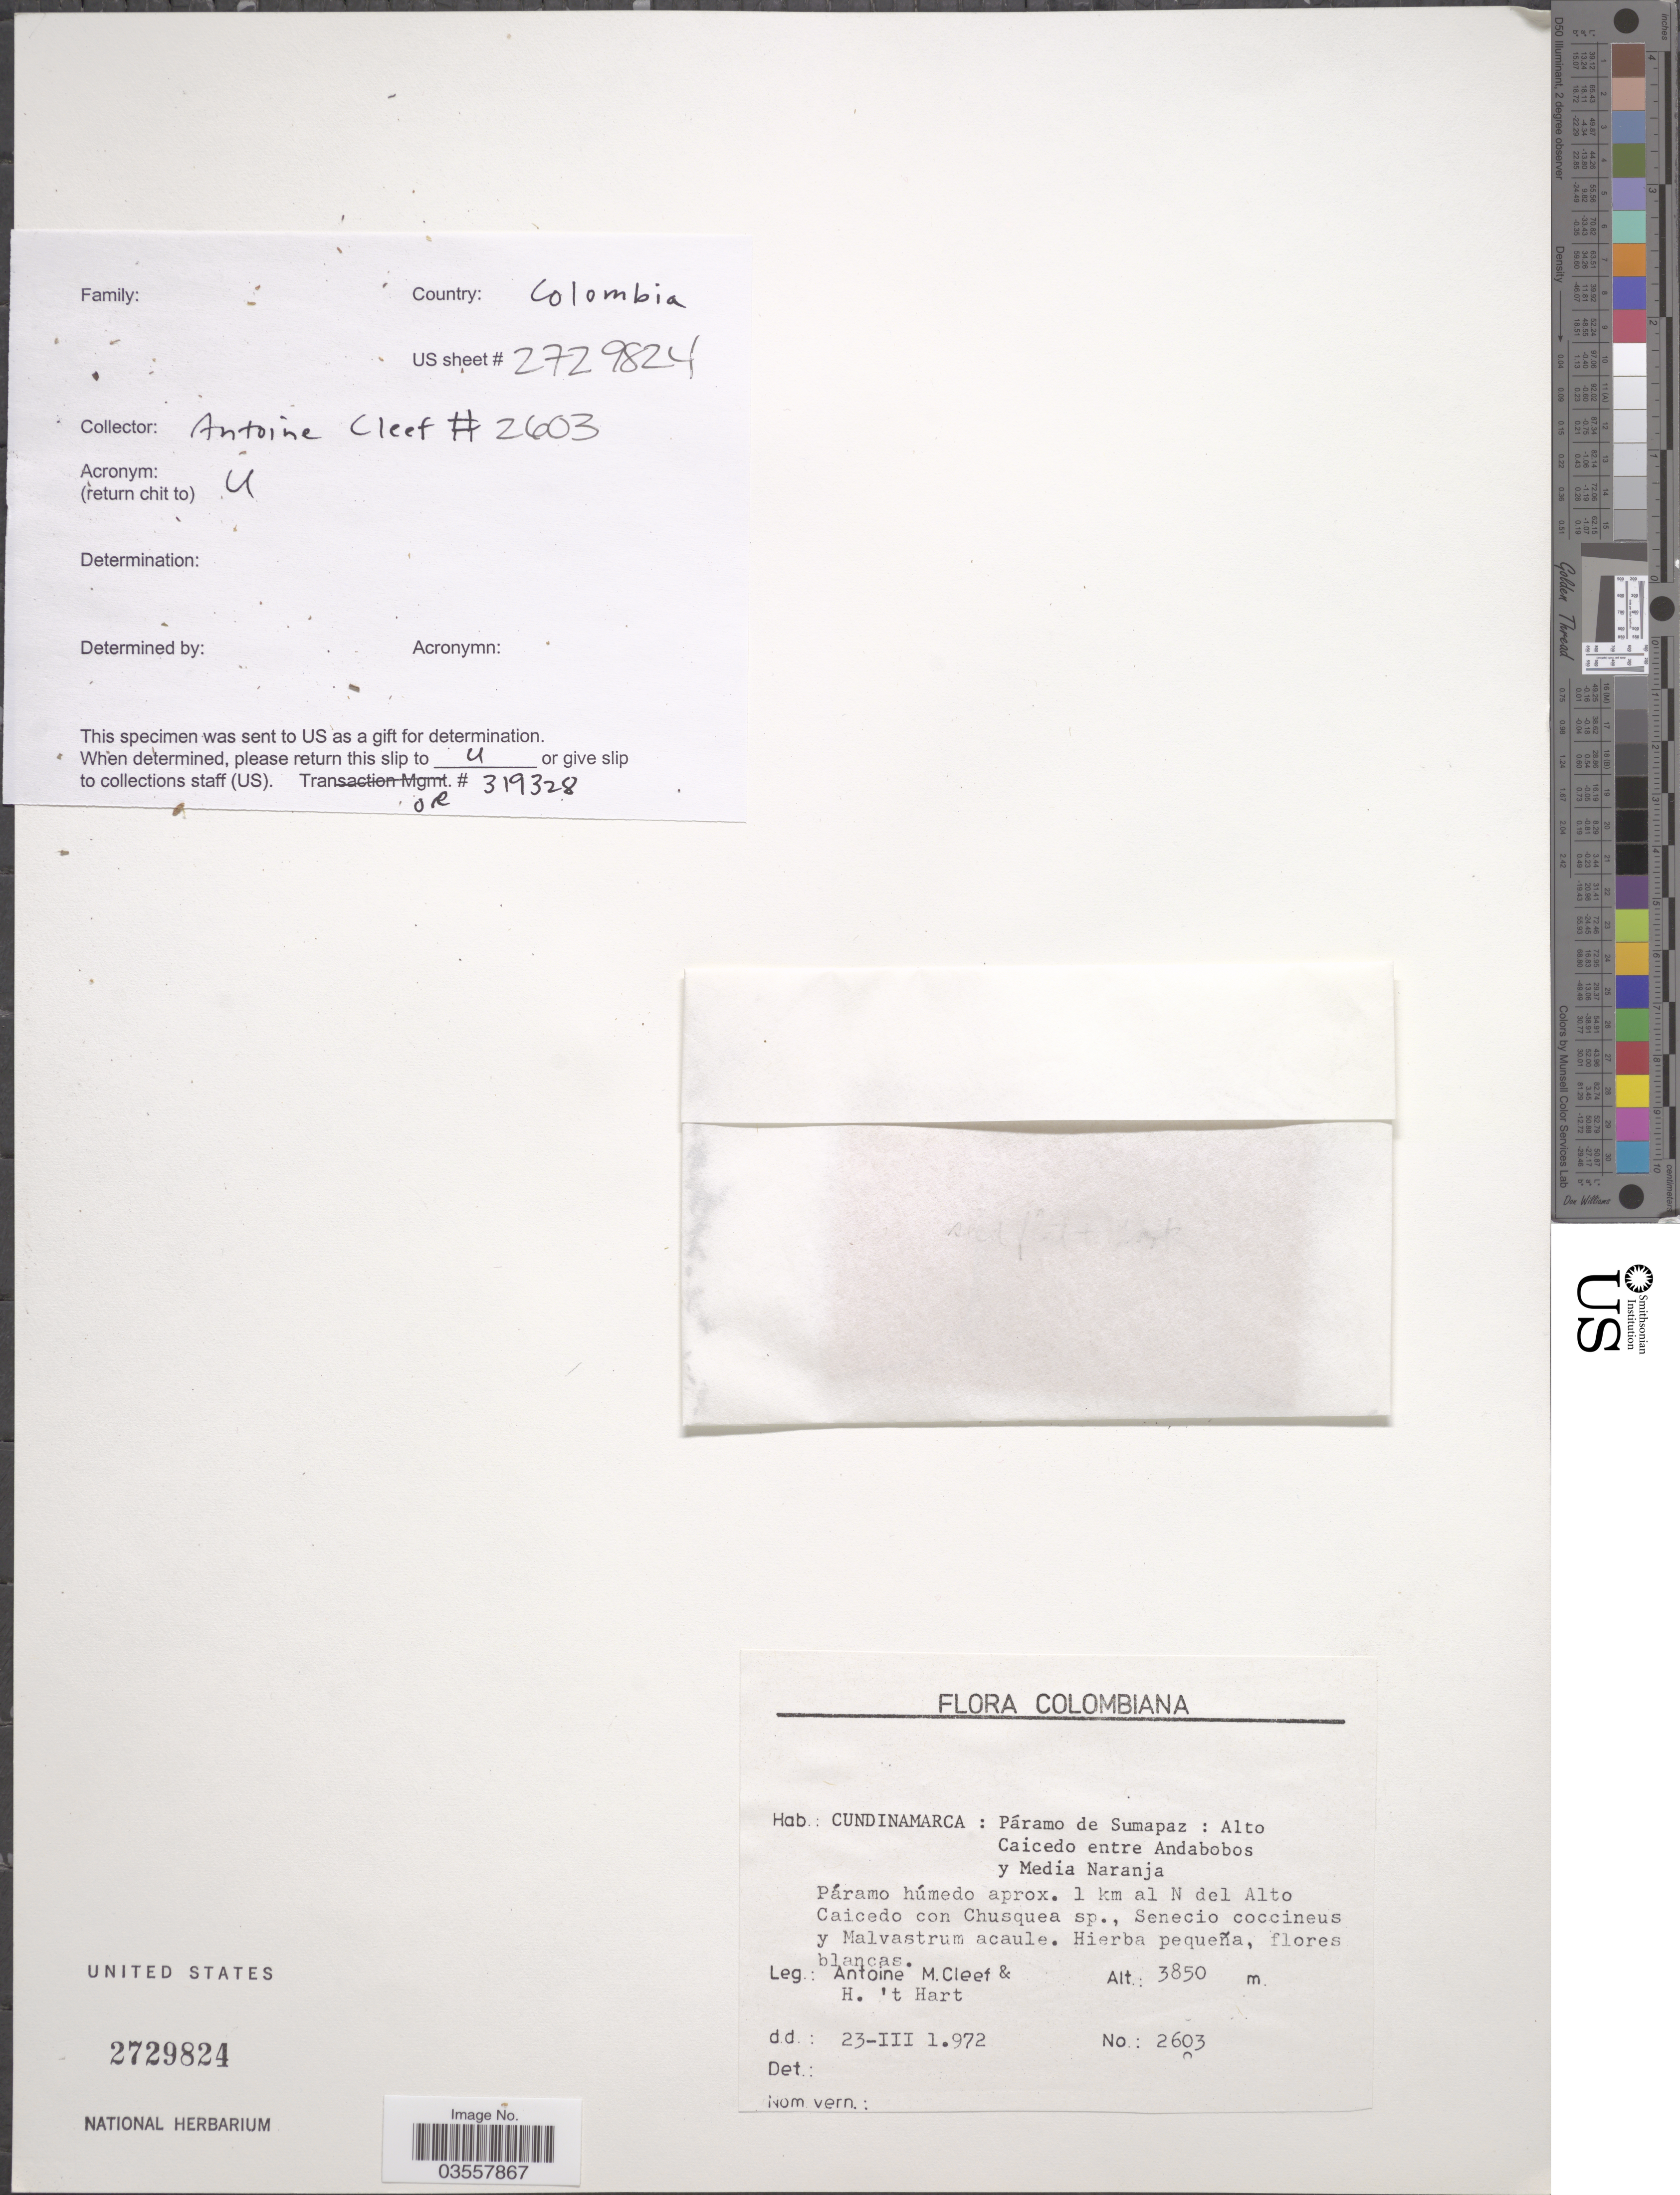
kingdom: Plantae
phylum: Tracheophyta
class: Magnoliopsida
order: Caryophyllales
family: Caryophyllaceae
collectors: A. M. Cleef & H. Hart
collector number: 2603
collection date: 1972-03-23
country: Colombia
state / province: Cundinamarca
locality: Páramo de Sumapaz : Alto Caicedo entre Andabobos y Media Naranja. Páramo húmedo aprox. 1 km al N del Alto Caicedo.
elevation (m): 3850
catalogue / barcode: US 2729824